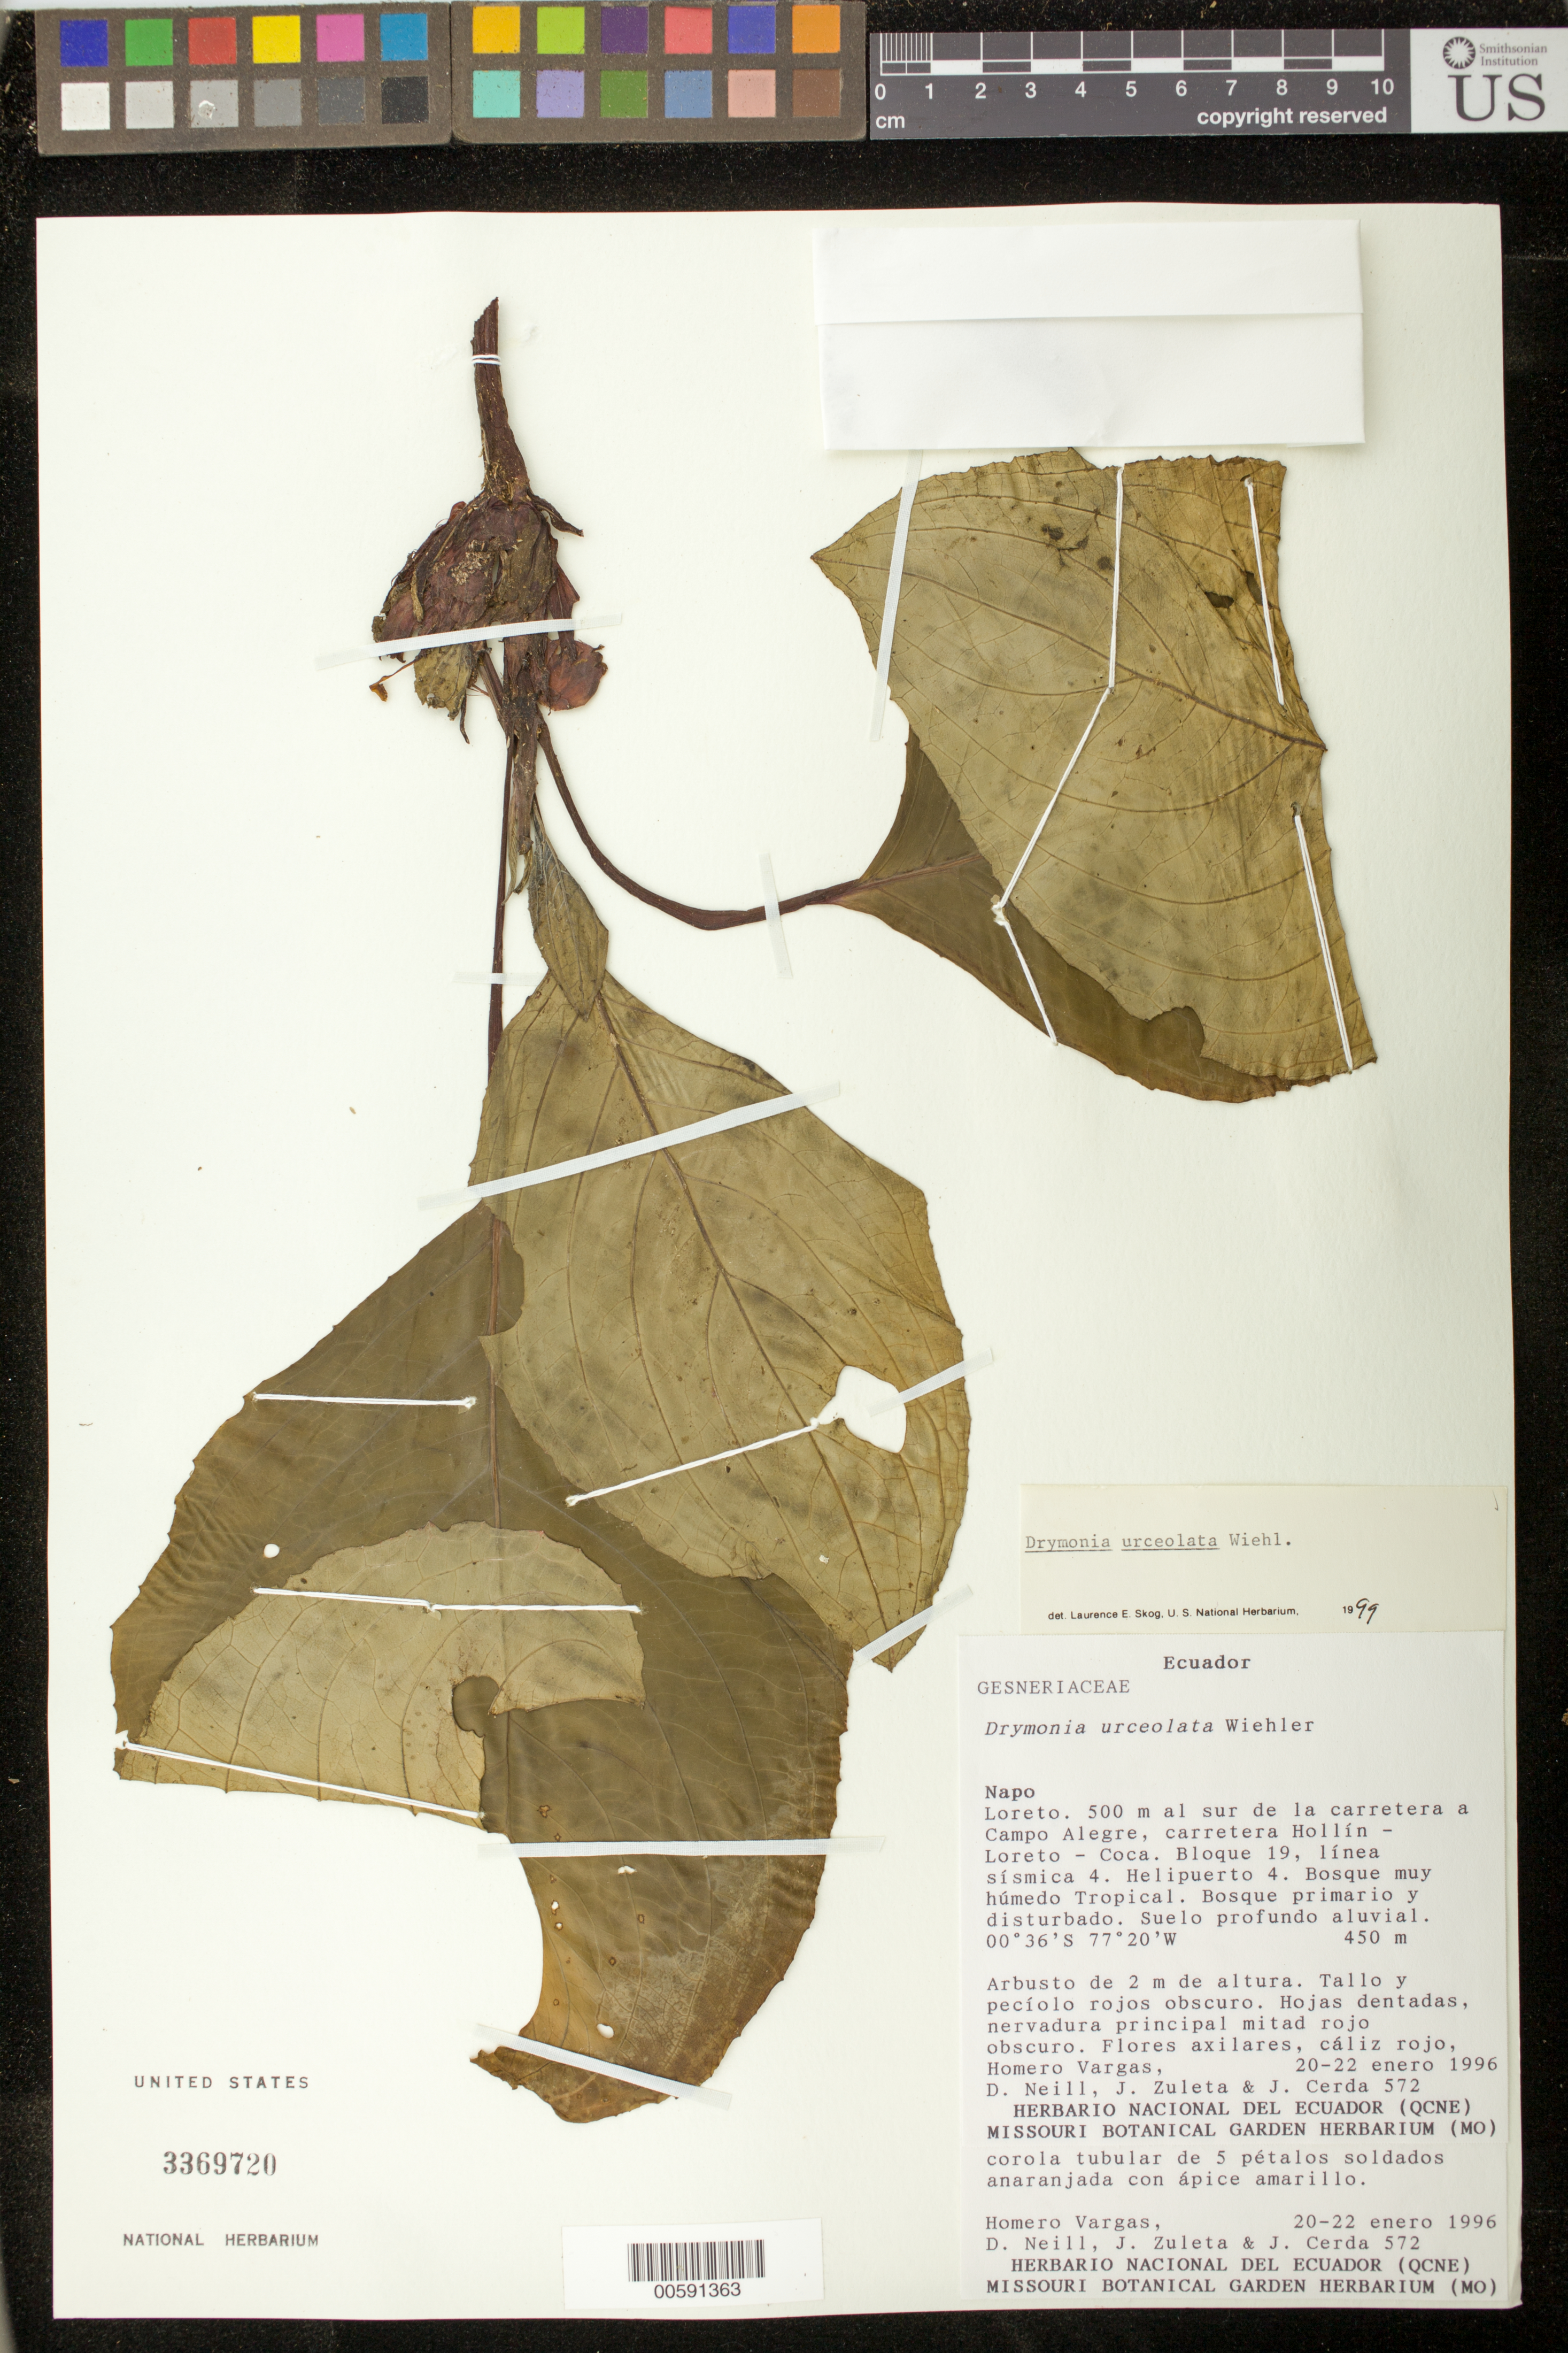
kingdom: Plantae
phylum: Tracheophyta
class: Magnoliopsida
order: Lamiales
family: Gesneriaceae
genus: Drymonia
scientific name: Drymonia urceolata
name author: Wiehler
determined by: Skog, Laurence E.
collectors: H. Vargas, D. A. Neill, J. Zuleta & J. Cerda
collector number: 572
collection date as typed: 20-22 Jan 1996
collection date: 1996-01-20/1996-01-22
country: Ecuador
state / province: Napo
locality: Loreto. 500 m al sur de la carretera a Campo Alegre, carretera Hollín - Loreto - Coca. Bloque 19, línea sísmica 4, helipuerto 4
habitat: Bosque muy húmedo tropical; bosque primario y disturbado; suelo profundo aluvial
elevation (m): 450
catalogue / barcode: US 3369720